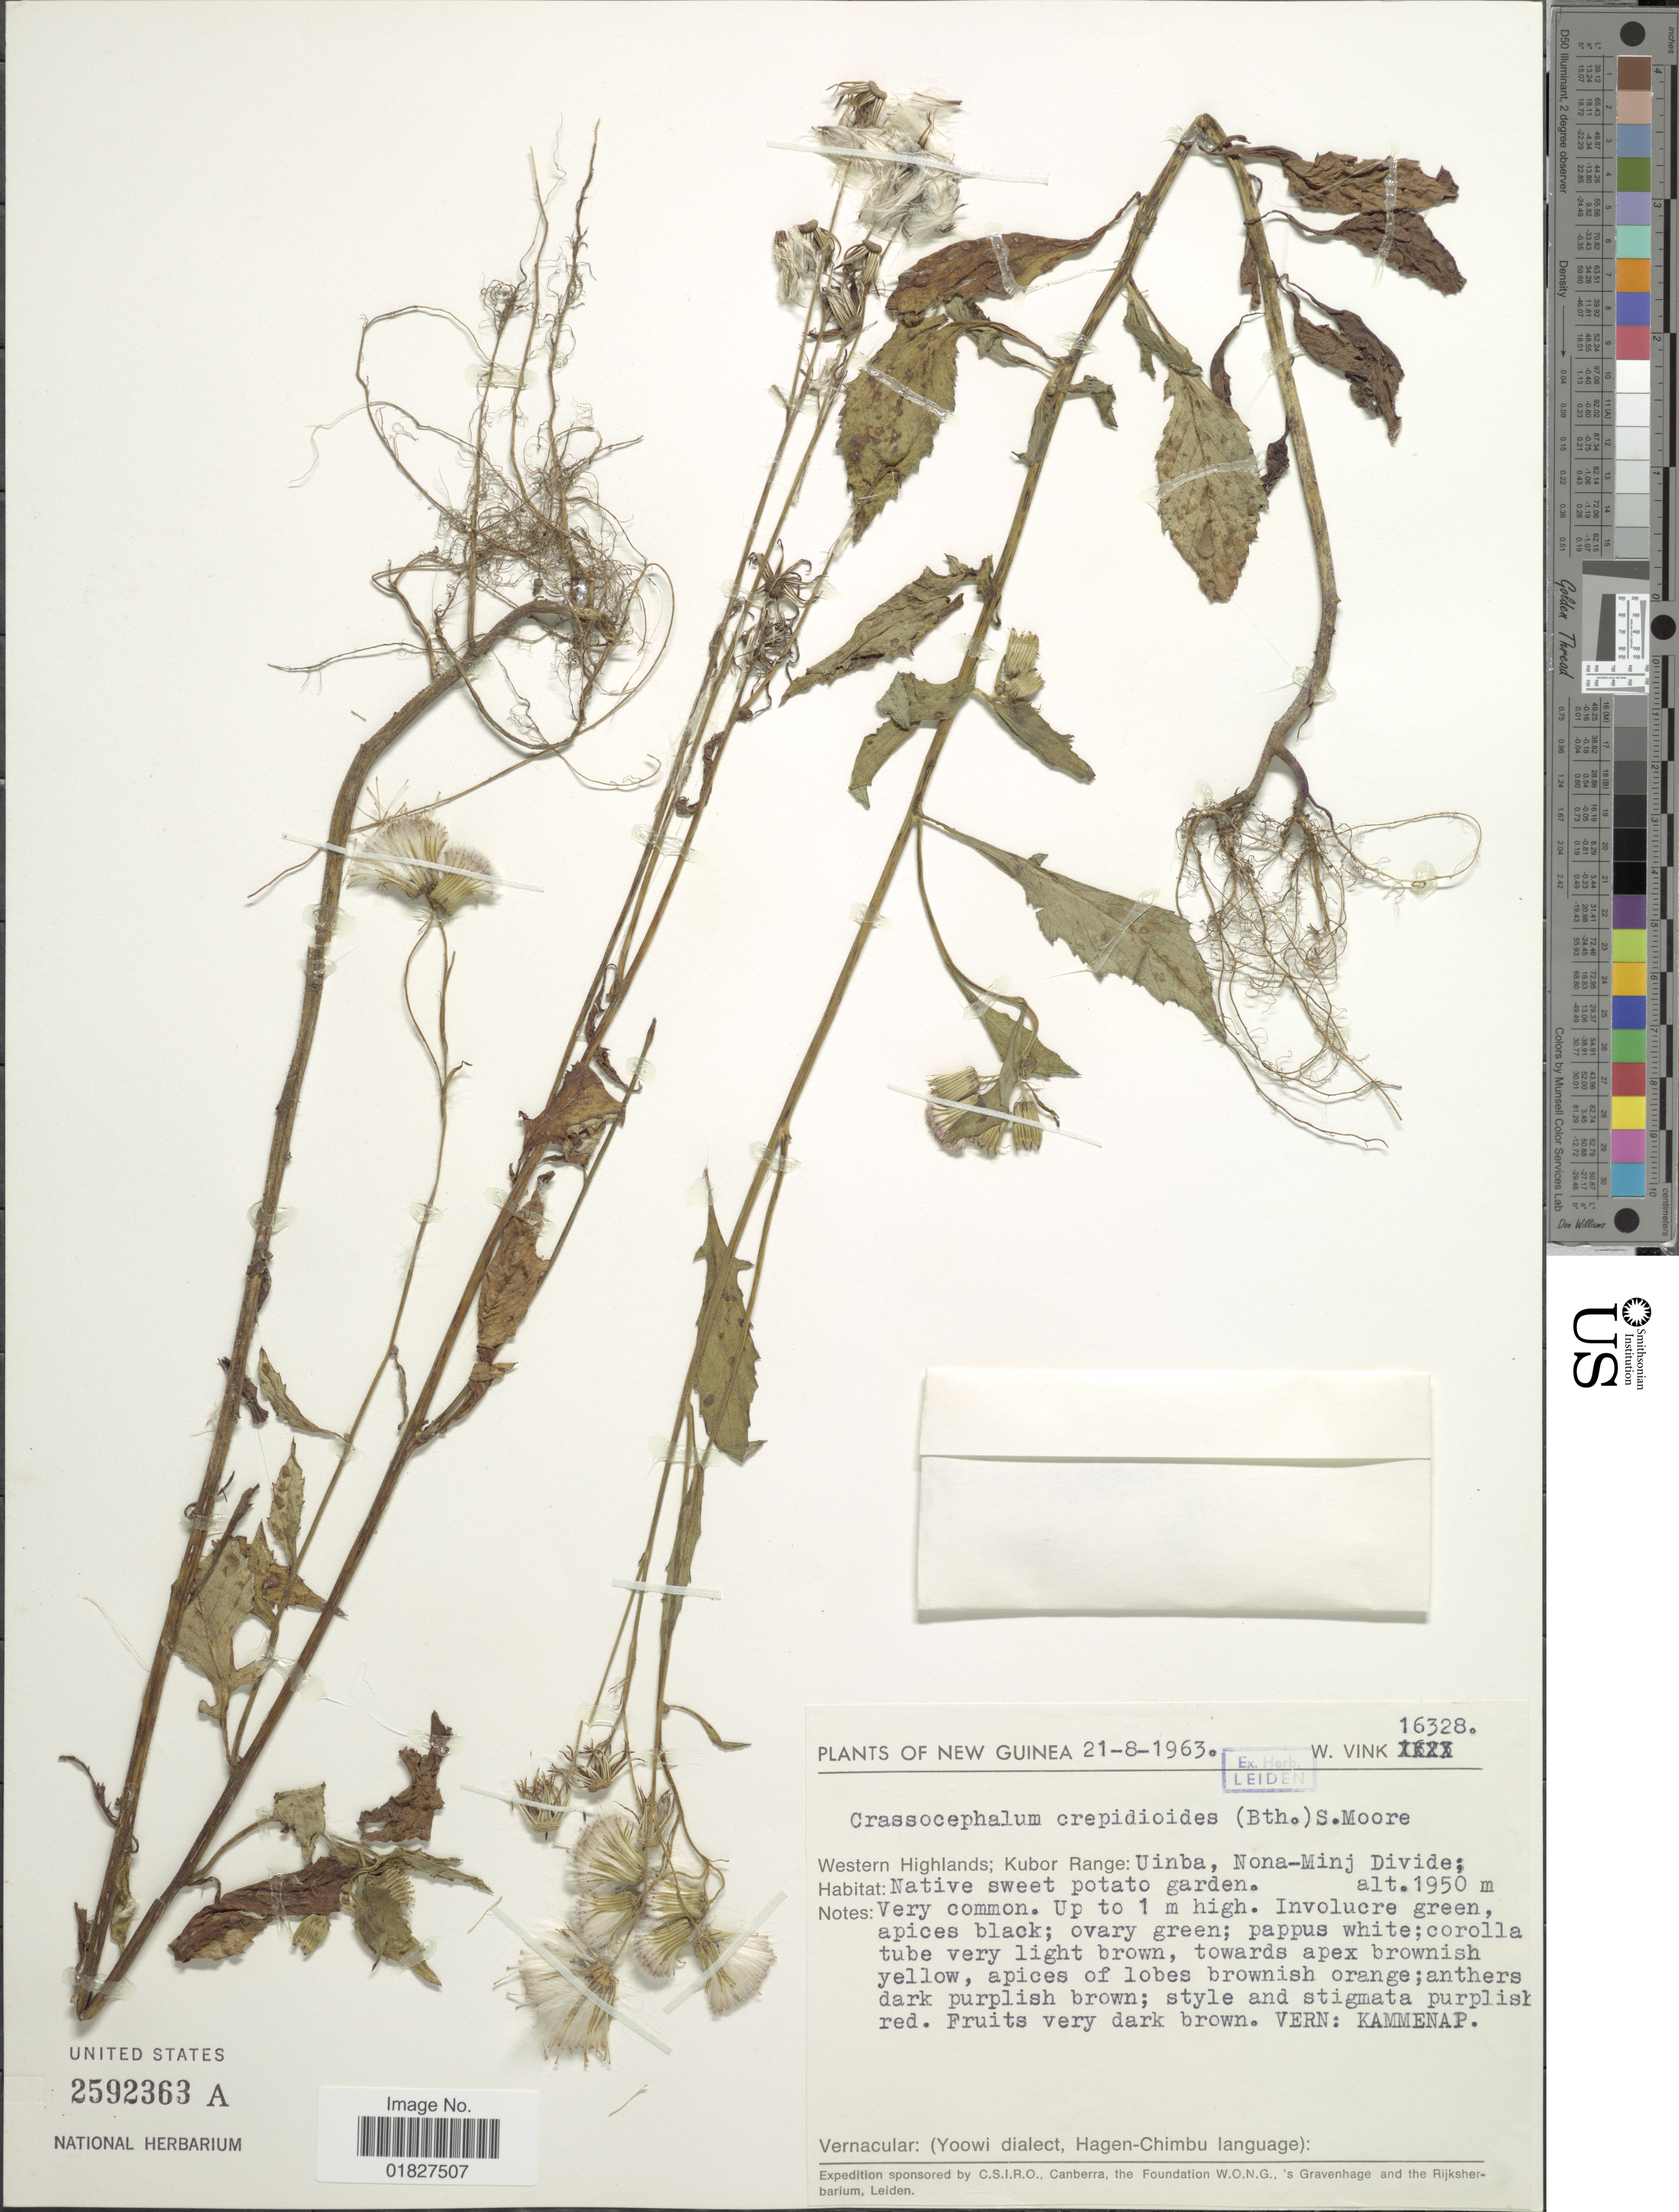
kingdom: Plantae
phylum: Tracheophyta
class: Magnoliopsida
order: Asterales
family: Asteraceae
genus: Crassocephalum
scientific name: Crassocephalum crepidioides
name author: (Benth.) S. Moore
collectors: W. Vink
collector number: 16328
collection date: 1963-08-21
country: Papua New Guinea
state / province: Western Highlands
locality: Kubor Range, UInba, Nona-Minj Divide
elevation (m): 1950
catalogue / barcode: US 2592363A